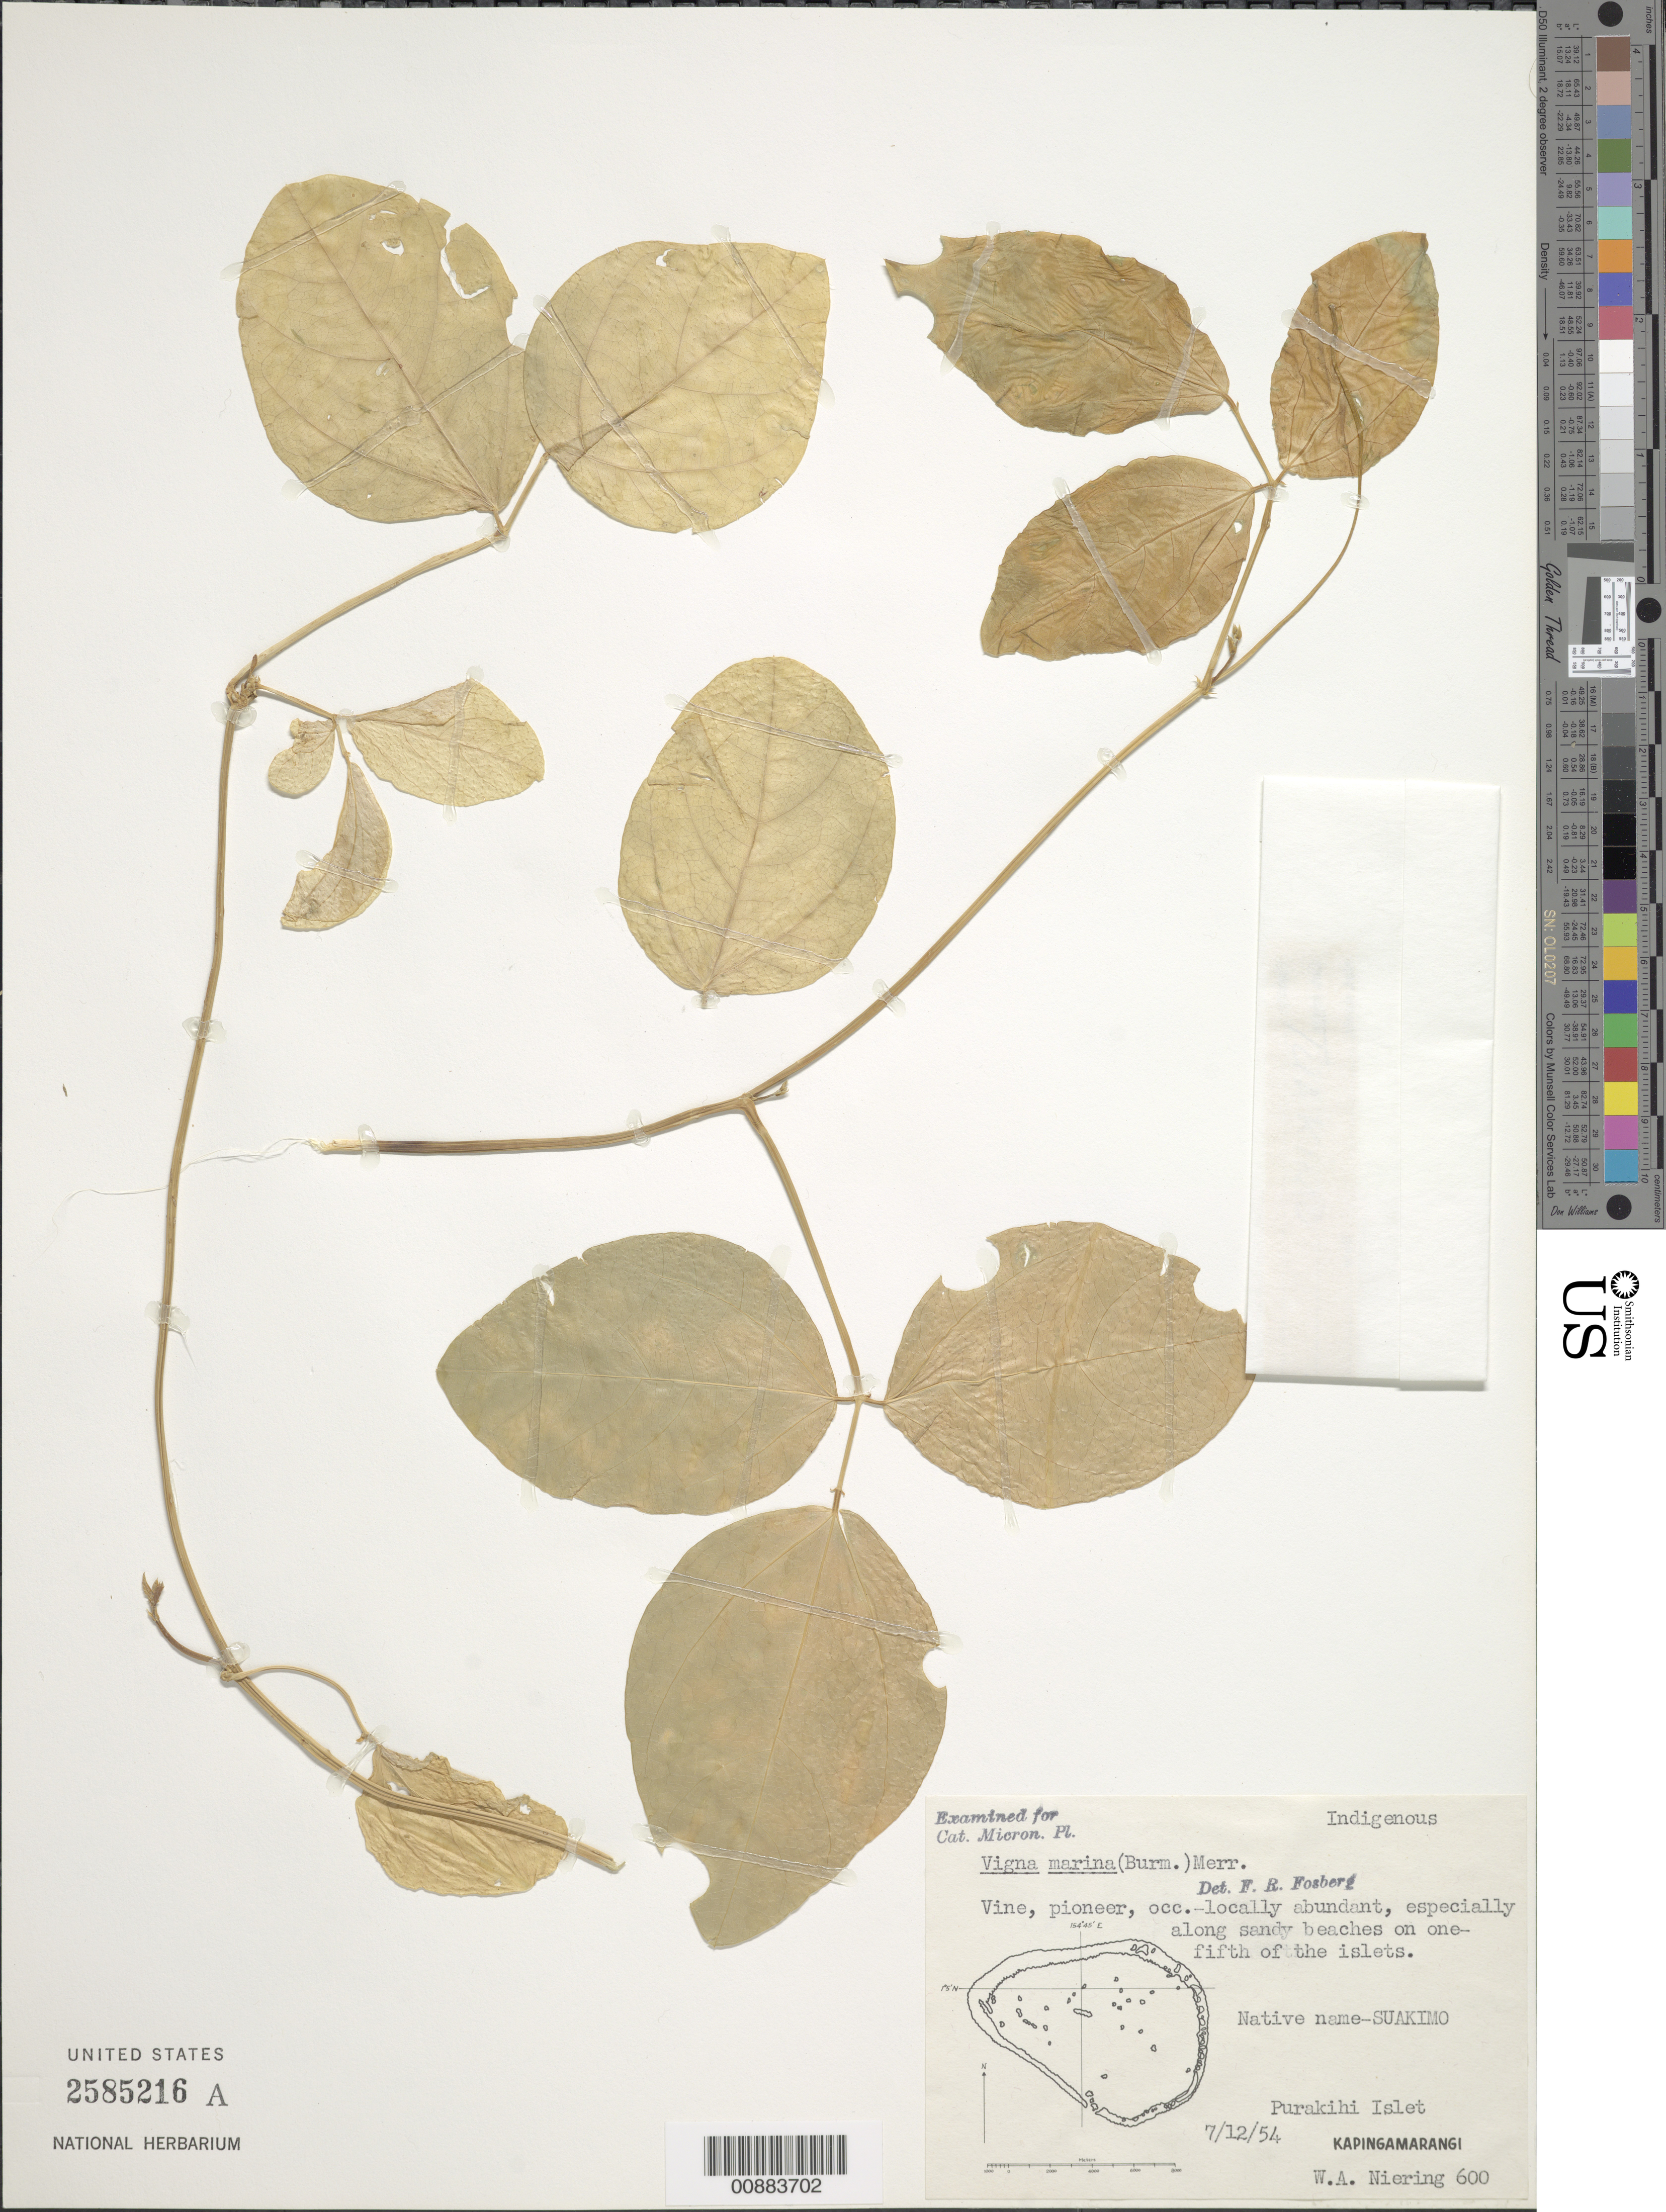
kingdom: Plantae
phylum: Tracheophyta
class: Magnoliopsida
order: Fabales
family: Fabaceae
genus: Vigna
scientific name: Vigna marina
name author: (Burm.) Merr.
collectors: W. Niering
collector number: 600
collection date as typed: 12 Jul 1954 or 07 Dec 1954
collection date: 1954-07-12 or 1954-12-07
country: Micronesia, Federated States of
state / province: Pohnpei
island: Kapingamarangi Atoll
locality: Purakihi Islet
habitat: Locally abundant, especially along sandy beaches on one-fifth of the islets.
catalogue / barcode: US 2585216